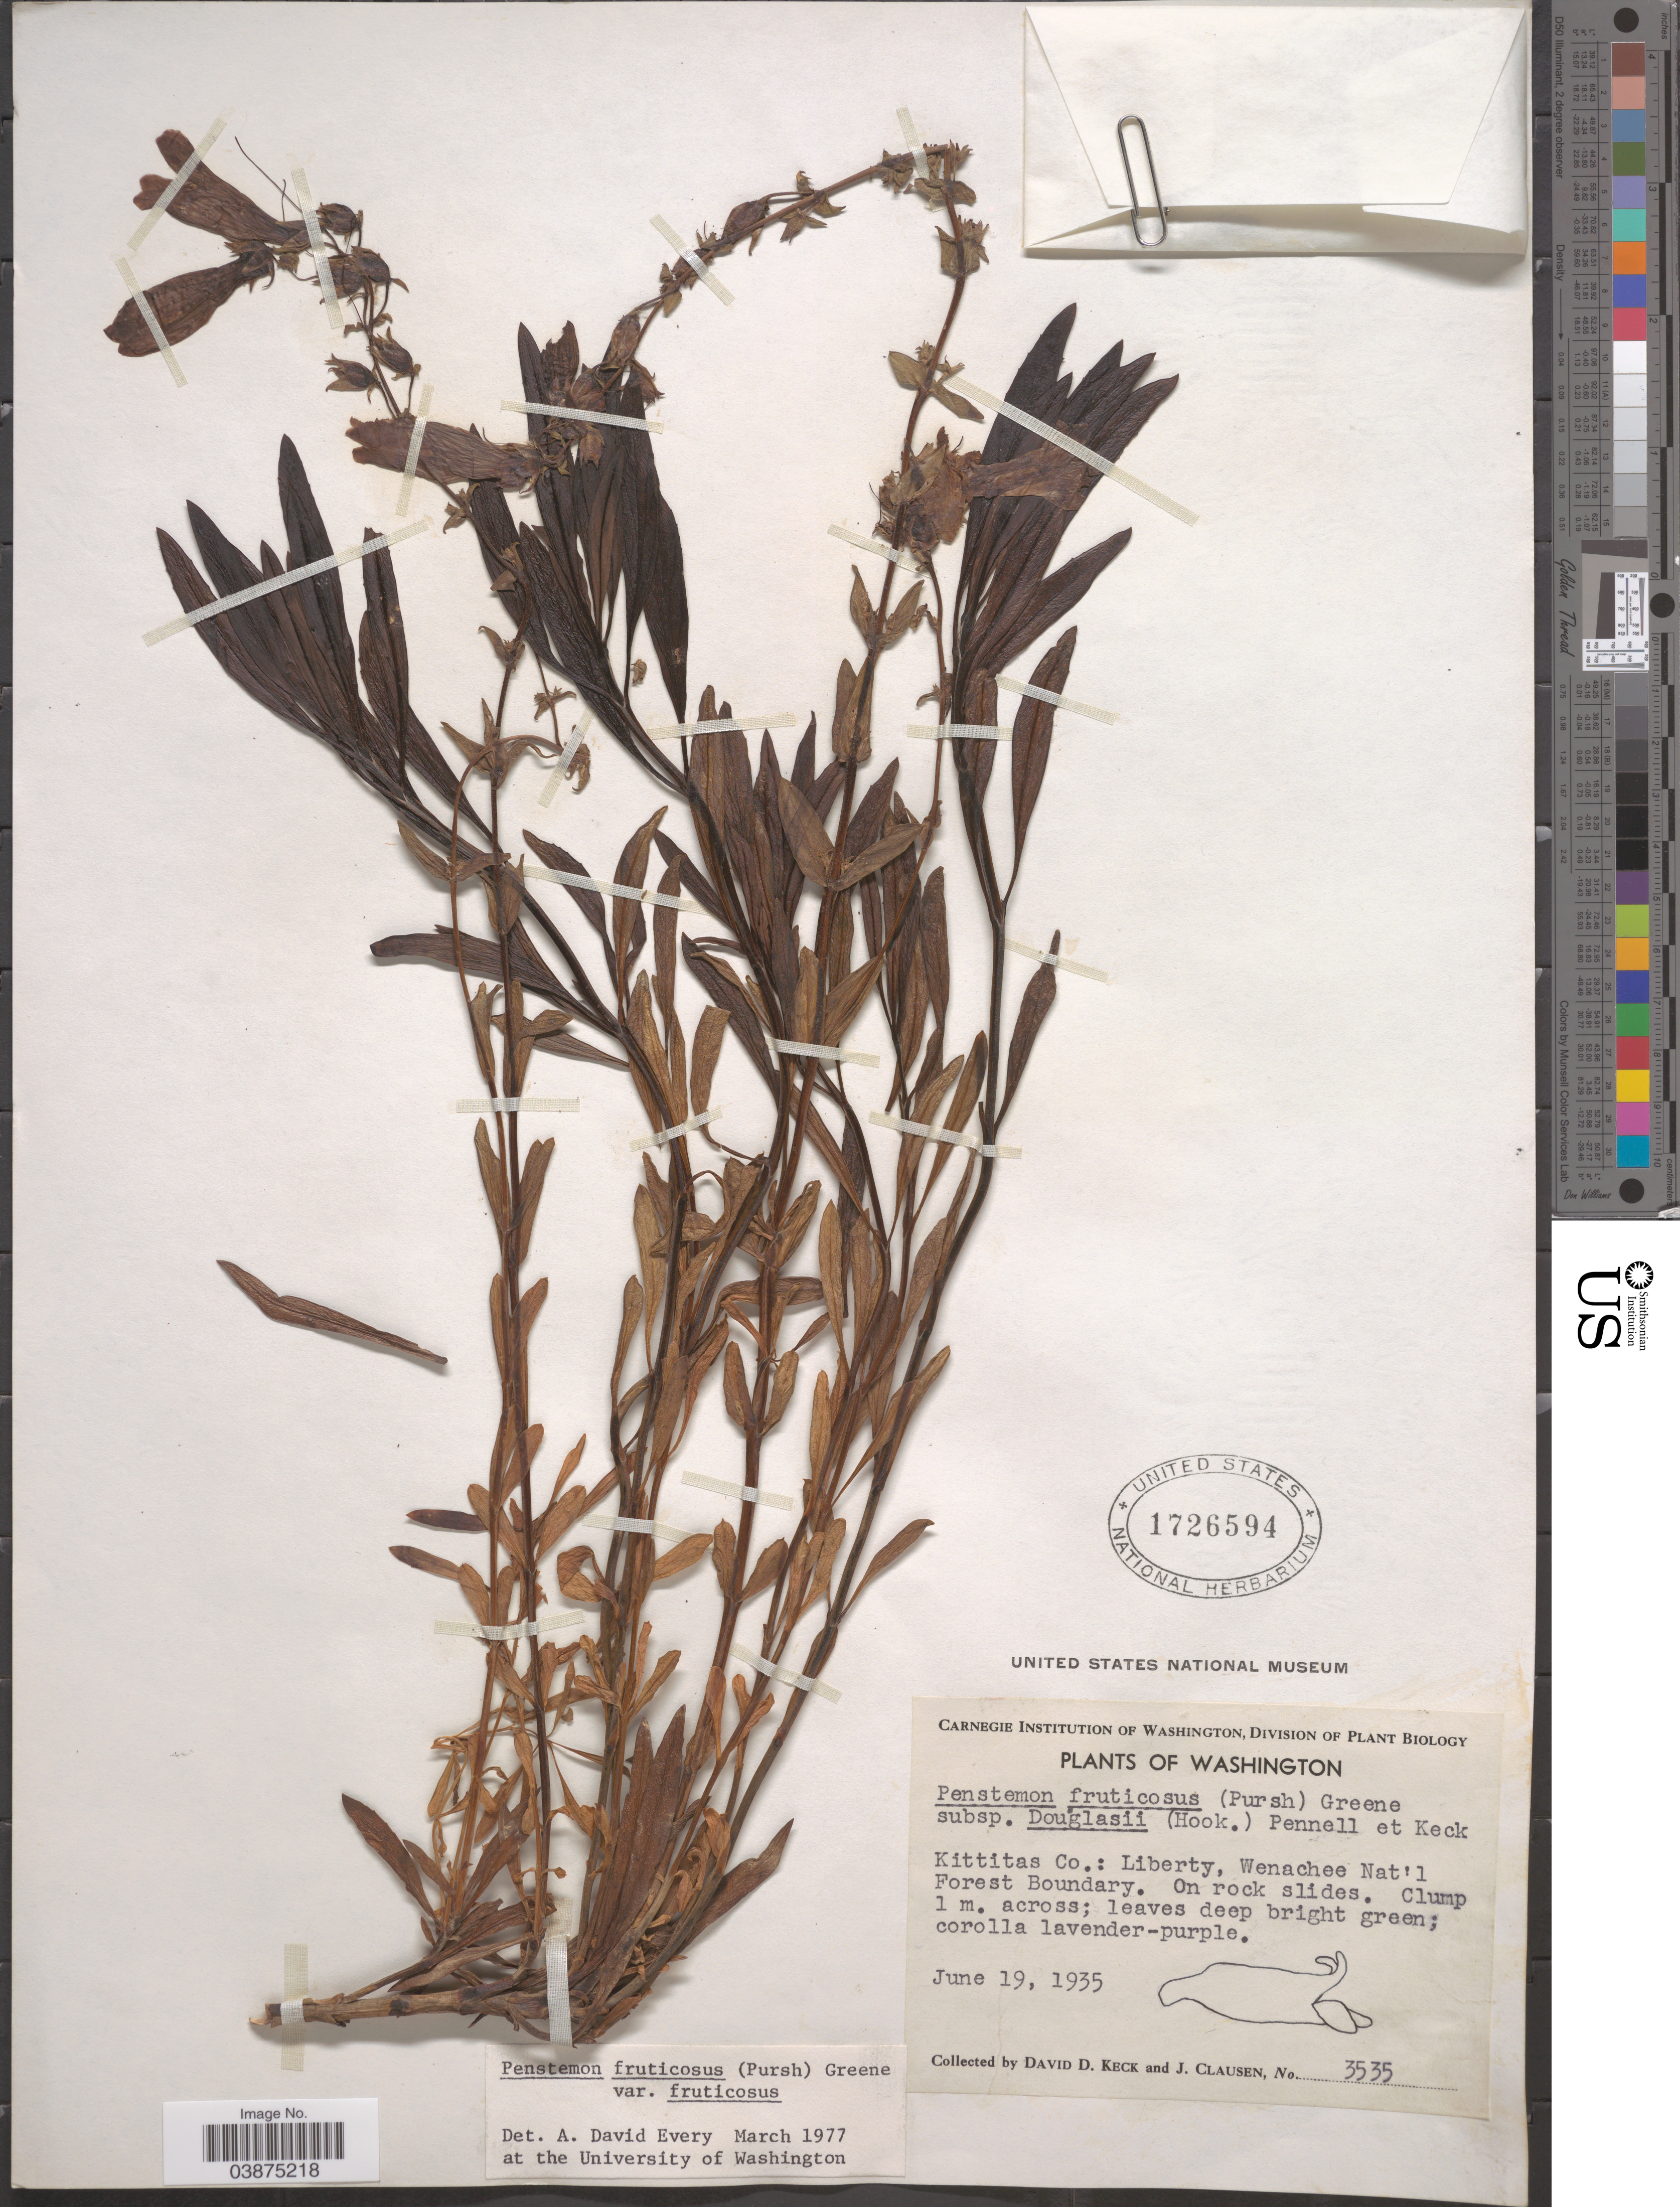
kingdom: Plantae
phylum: Tracheophyta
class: Magnoliopsida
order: Lamiales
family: Plantaginaceae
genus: Penstemon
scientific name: Penstemon fruticosus var. fruticosus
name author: (Pursh) Greene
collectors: D. D. Keck & J. Clausen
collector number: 3535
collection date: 1935-06-19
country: United States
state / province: Washington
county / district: Kittitas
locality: Kittitas Co.: Liberty, Wenachee Nat'l Forest Boundary.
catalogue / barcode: US 1726594